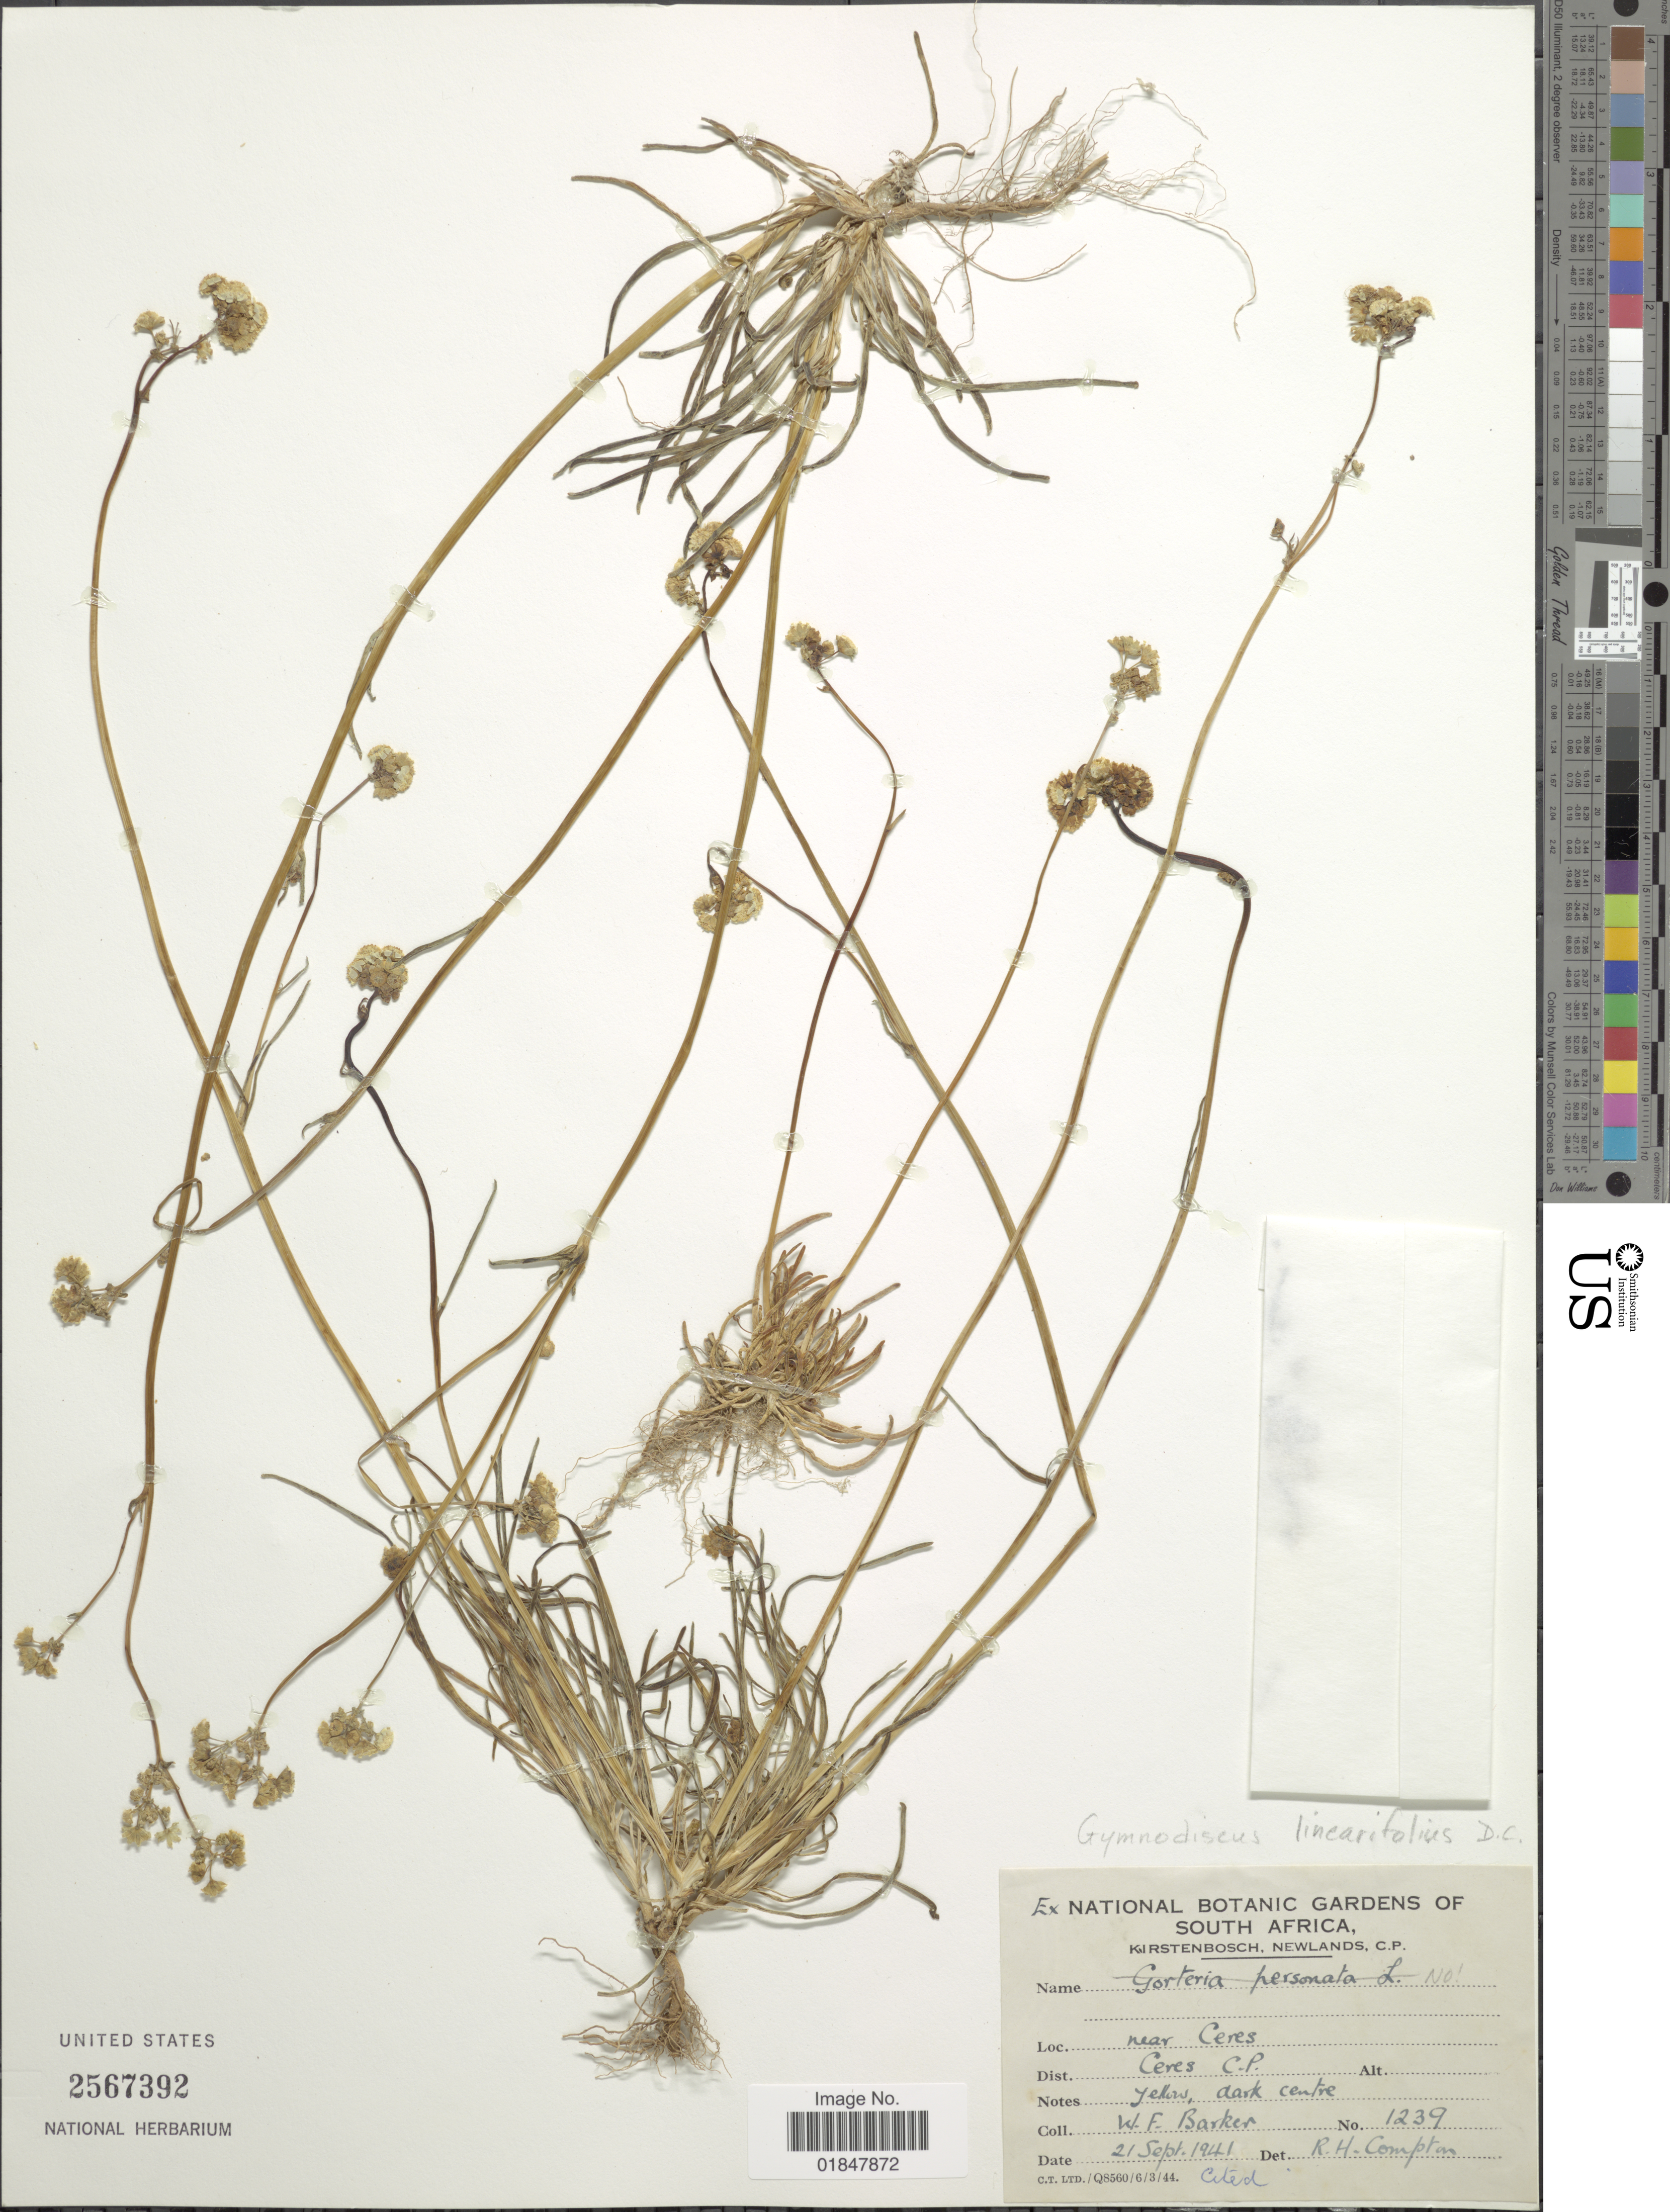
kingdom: Plantae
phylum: Tracheophyta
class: Magnoliopsida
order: Asterales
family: Asteraceae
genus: Gymnodiscus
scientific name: Gymnodiscus linearifolius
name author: DC.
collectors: W. F. Barker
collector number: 1239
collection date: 1941-09-21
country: South Africa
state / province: Western Cape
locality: Near Ceres, Dist. Ceres C.P.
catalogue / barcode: US 2567392